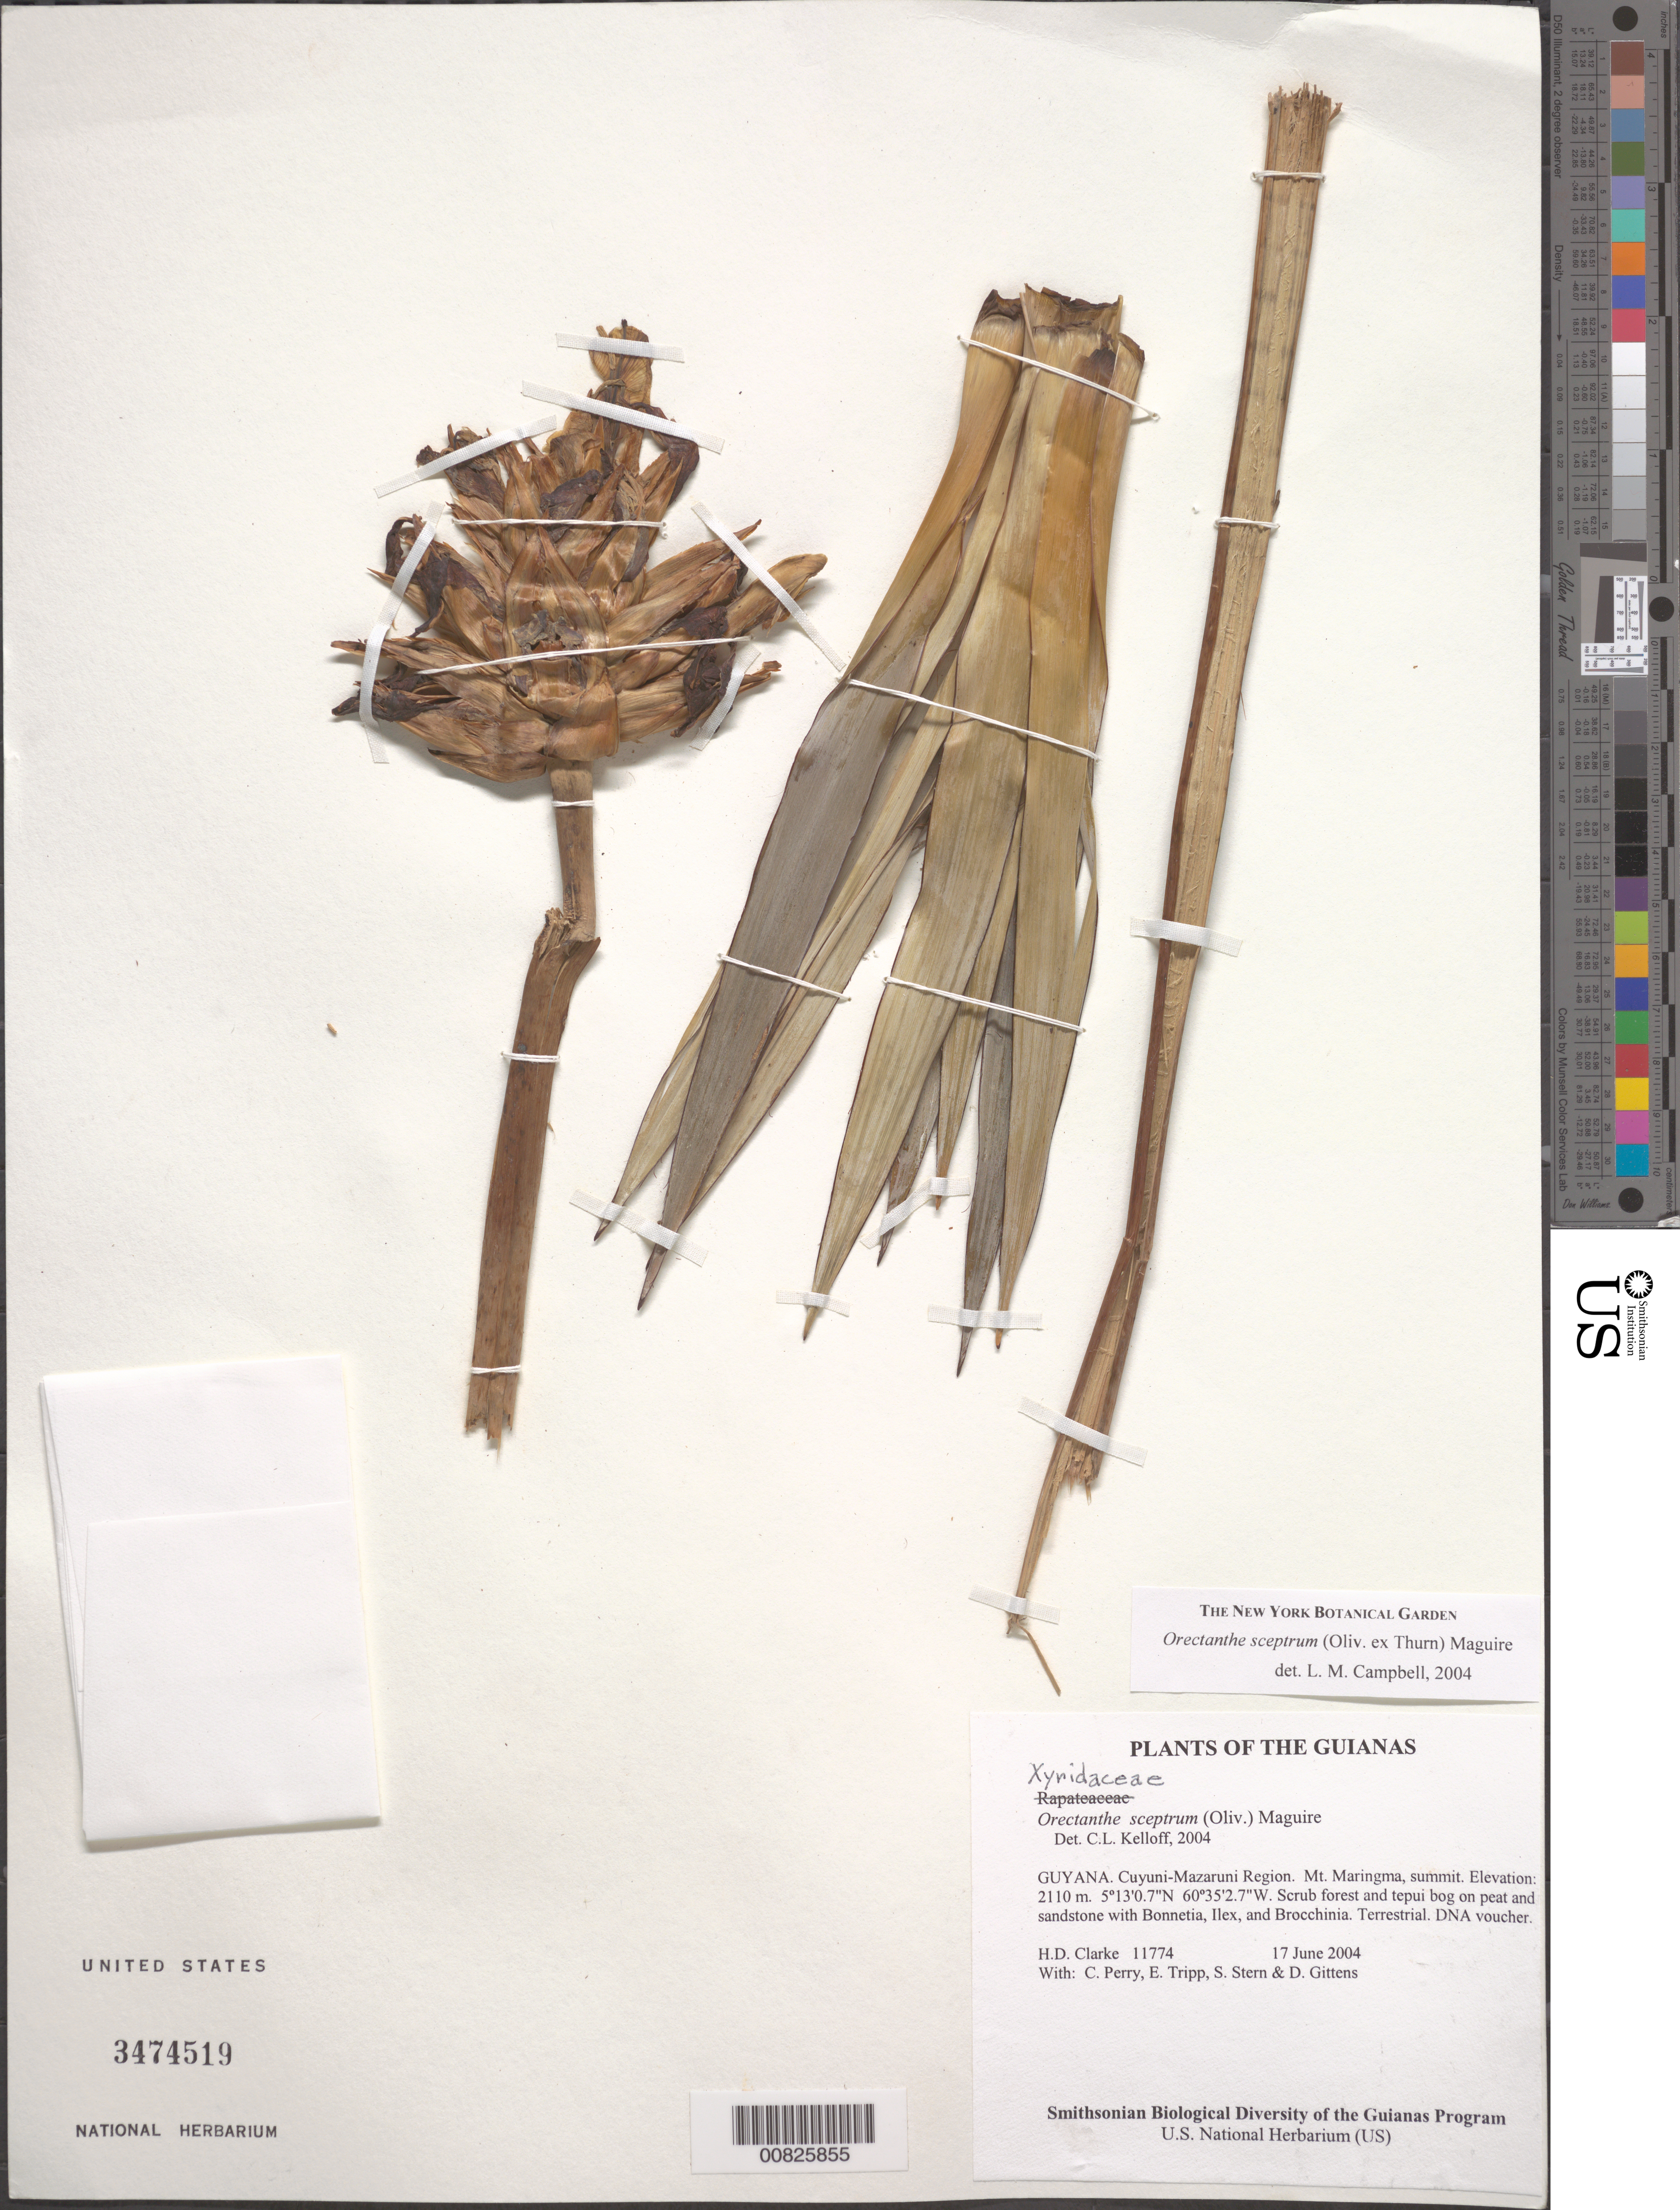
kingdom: Plantae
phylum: Tracheophyta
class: Liliopsida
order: Poales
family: Xyridaceae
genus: Orectanthe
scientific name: Orectanthe sceptrum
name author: (Oliv.) Maguire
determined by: Kelloff, Carol L., (US), Smithsonian Institution - National Museum of Natural History (UNITED STATES)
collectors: H. D. Clarke, C. Perry, E. Tripp, S. R. Stern & D. Gittens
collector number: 11774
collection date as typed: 17 June 2004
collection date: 2004-06-17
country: Guyana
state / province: Cuyuni-Mazaruni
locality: Mt. Maringma, summit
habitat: Scrub forest and tepui bog on peat and sandstone with Bonnetia, Ilex, and Brocchinia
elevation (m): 2110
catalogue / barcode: US 3474519